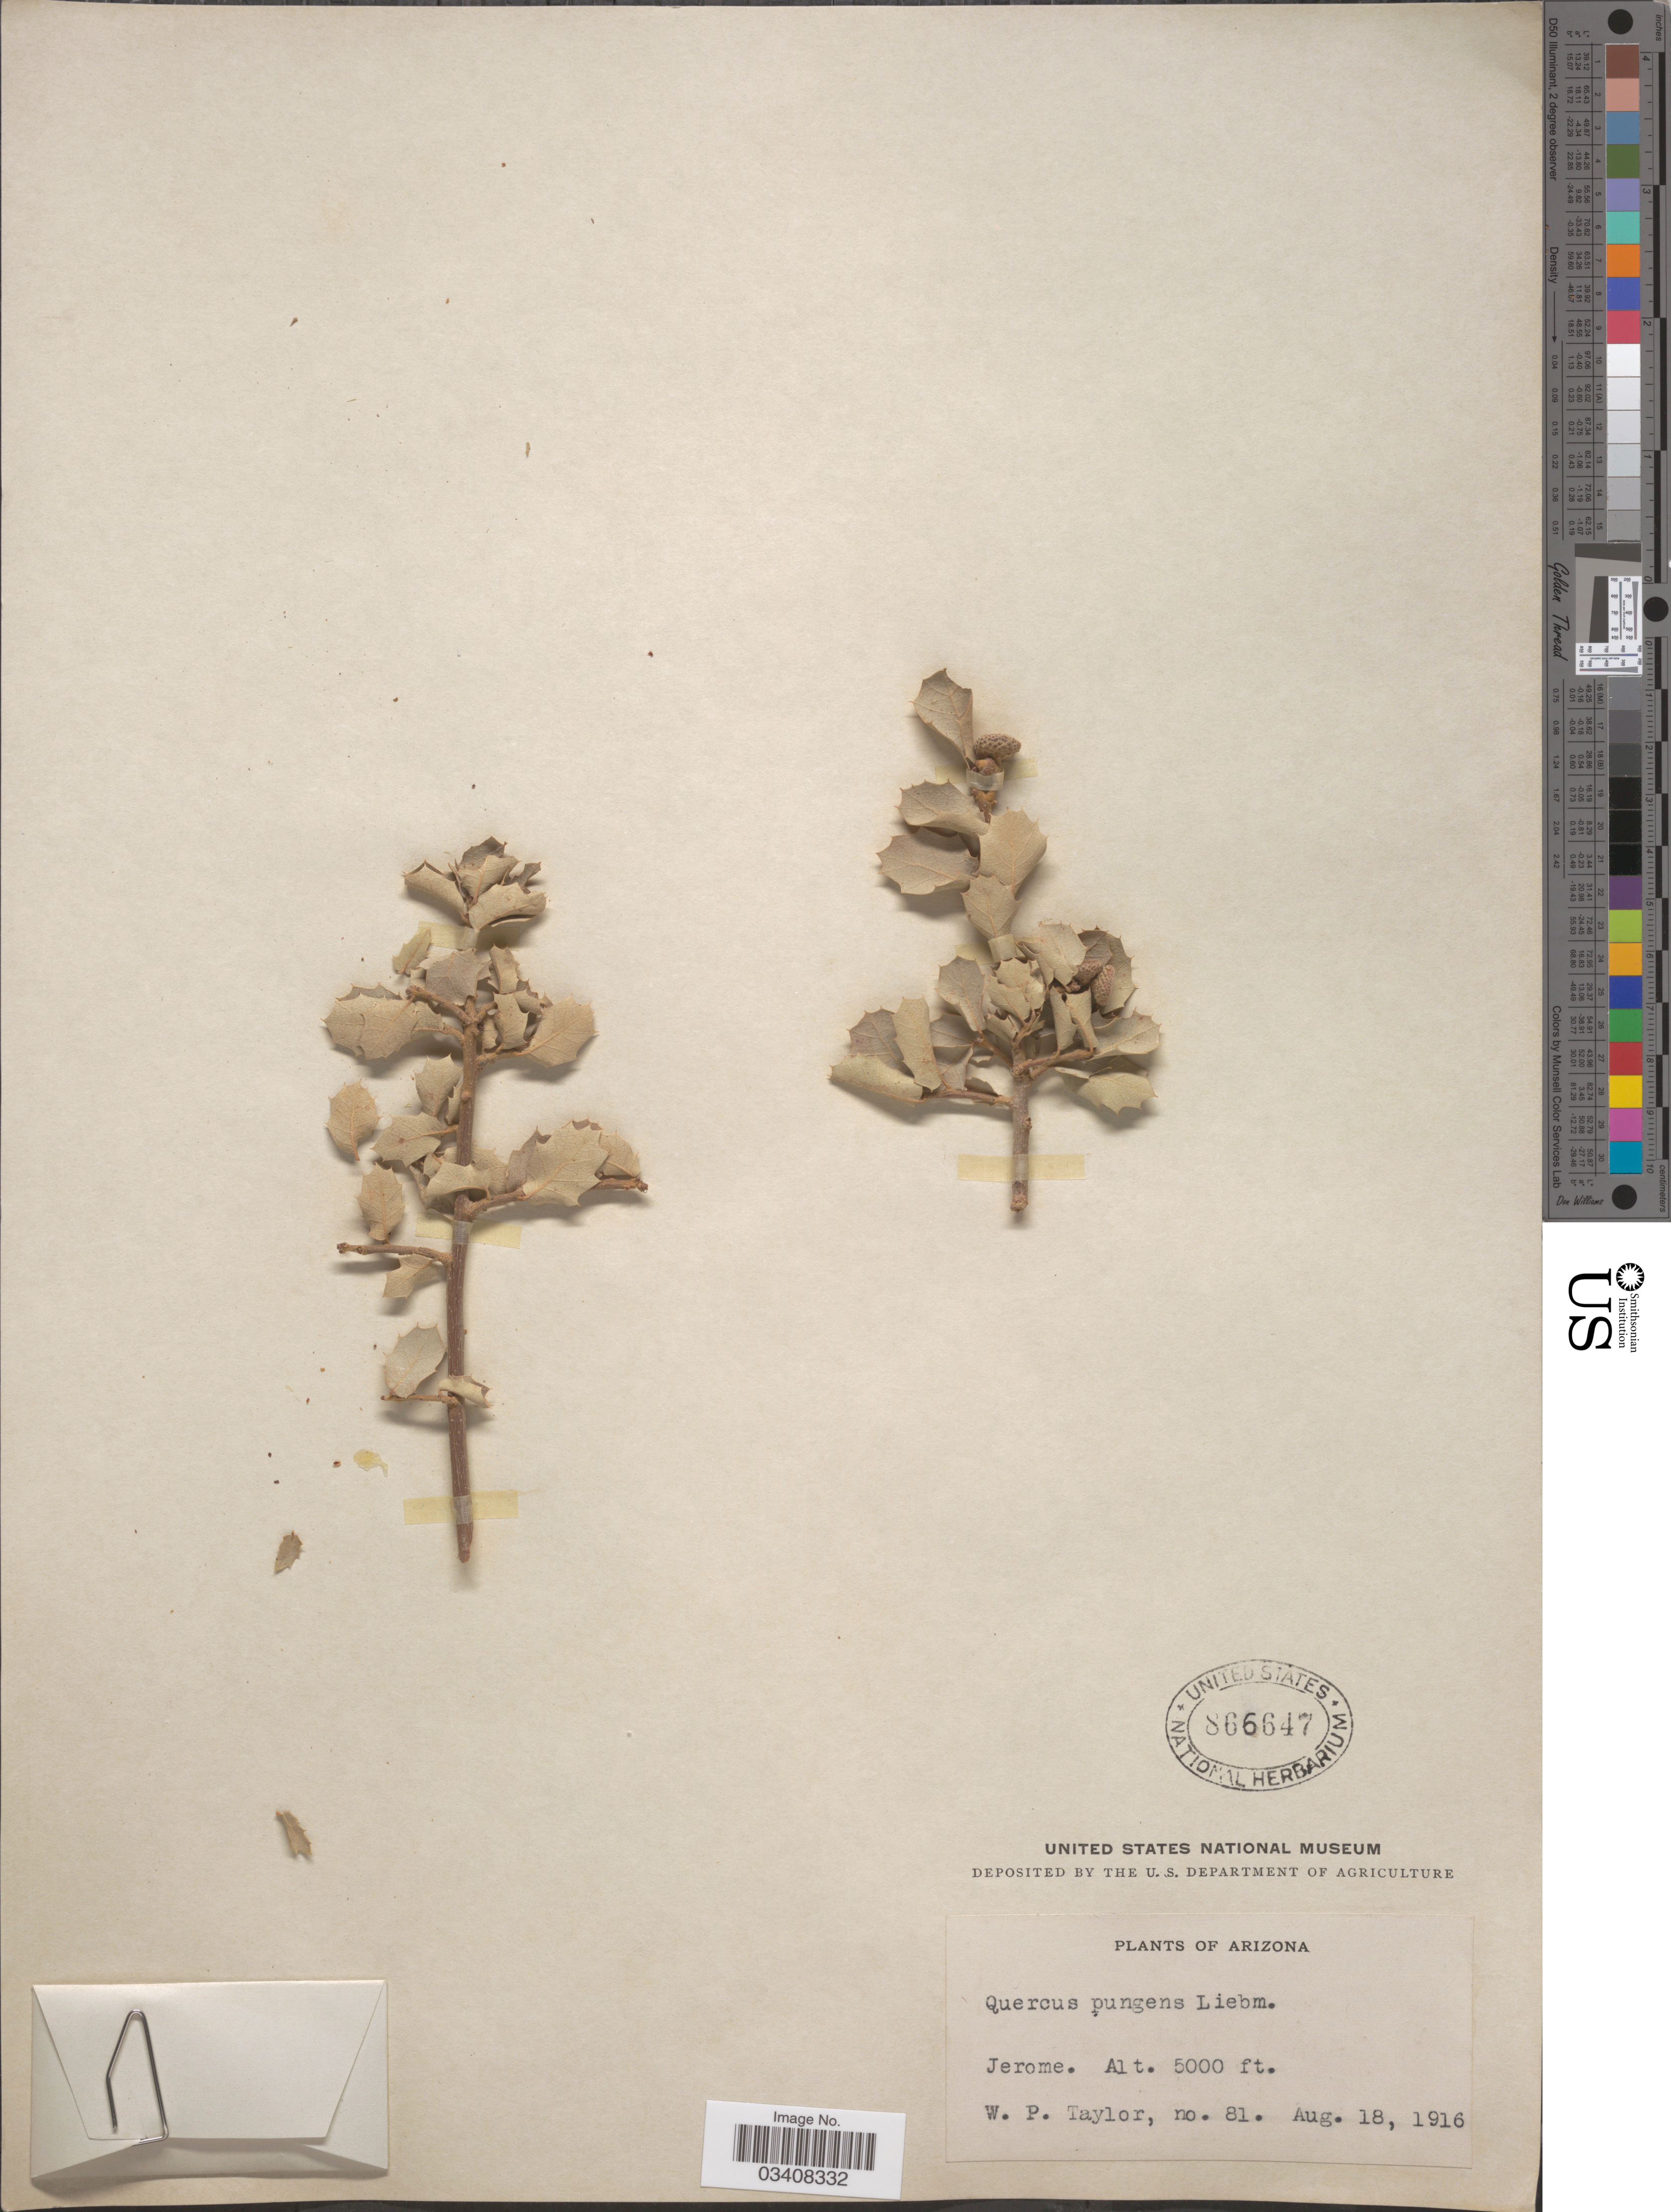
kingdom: Plantae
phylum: Tracheophyta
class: Magnoliopsida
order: Fagales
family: Fagaceae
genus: Quercus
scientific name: Quercus pungens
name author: Liebm.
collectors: W. P. Taylor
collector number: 81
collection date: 1916-08-18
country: United States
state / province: Arizona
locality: Jerome.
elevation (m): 1524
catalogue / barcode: US 866647